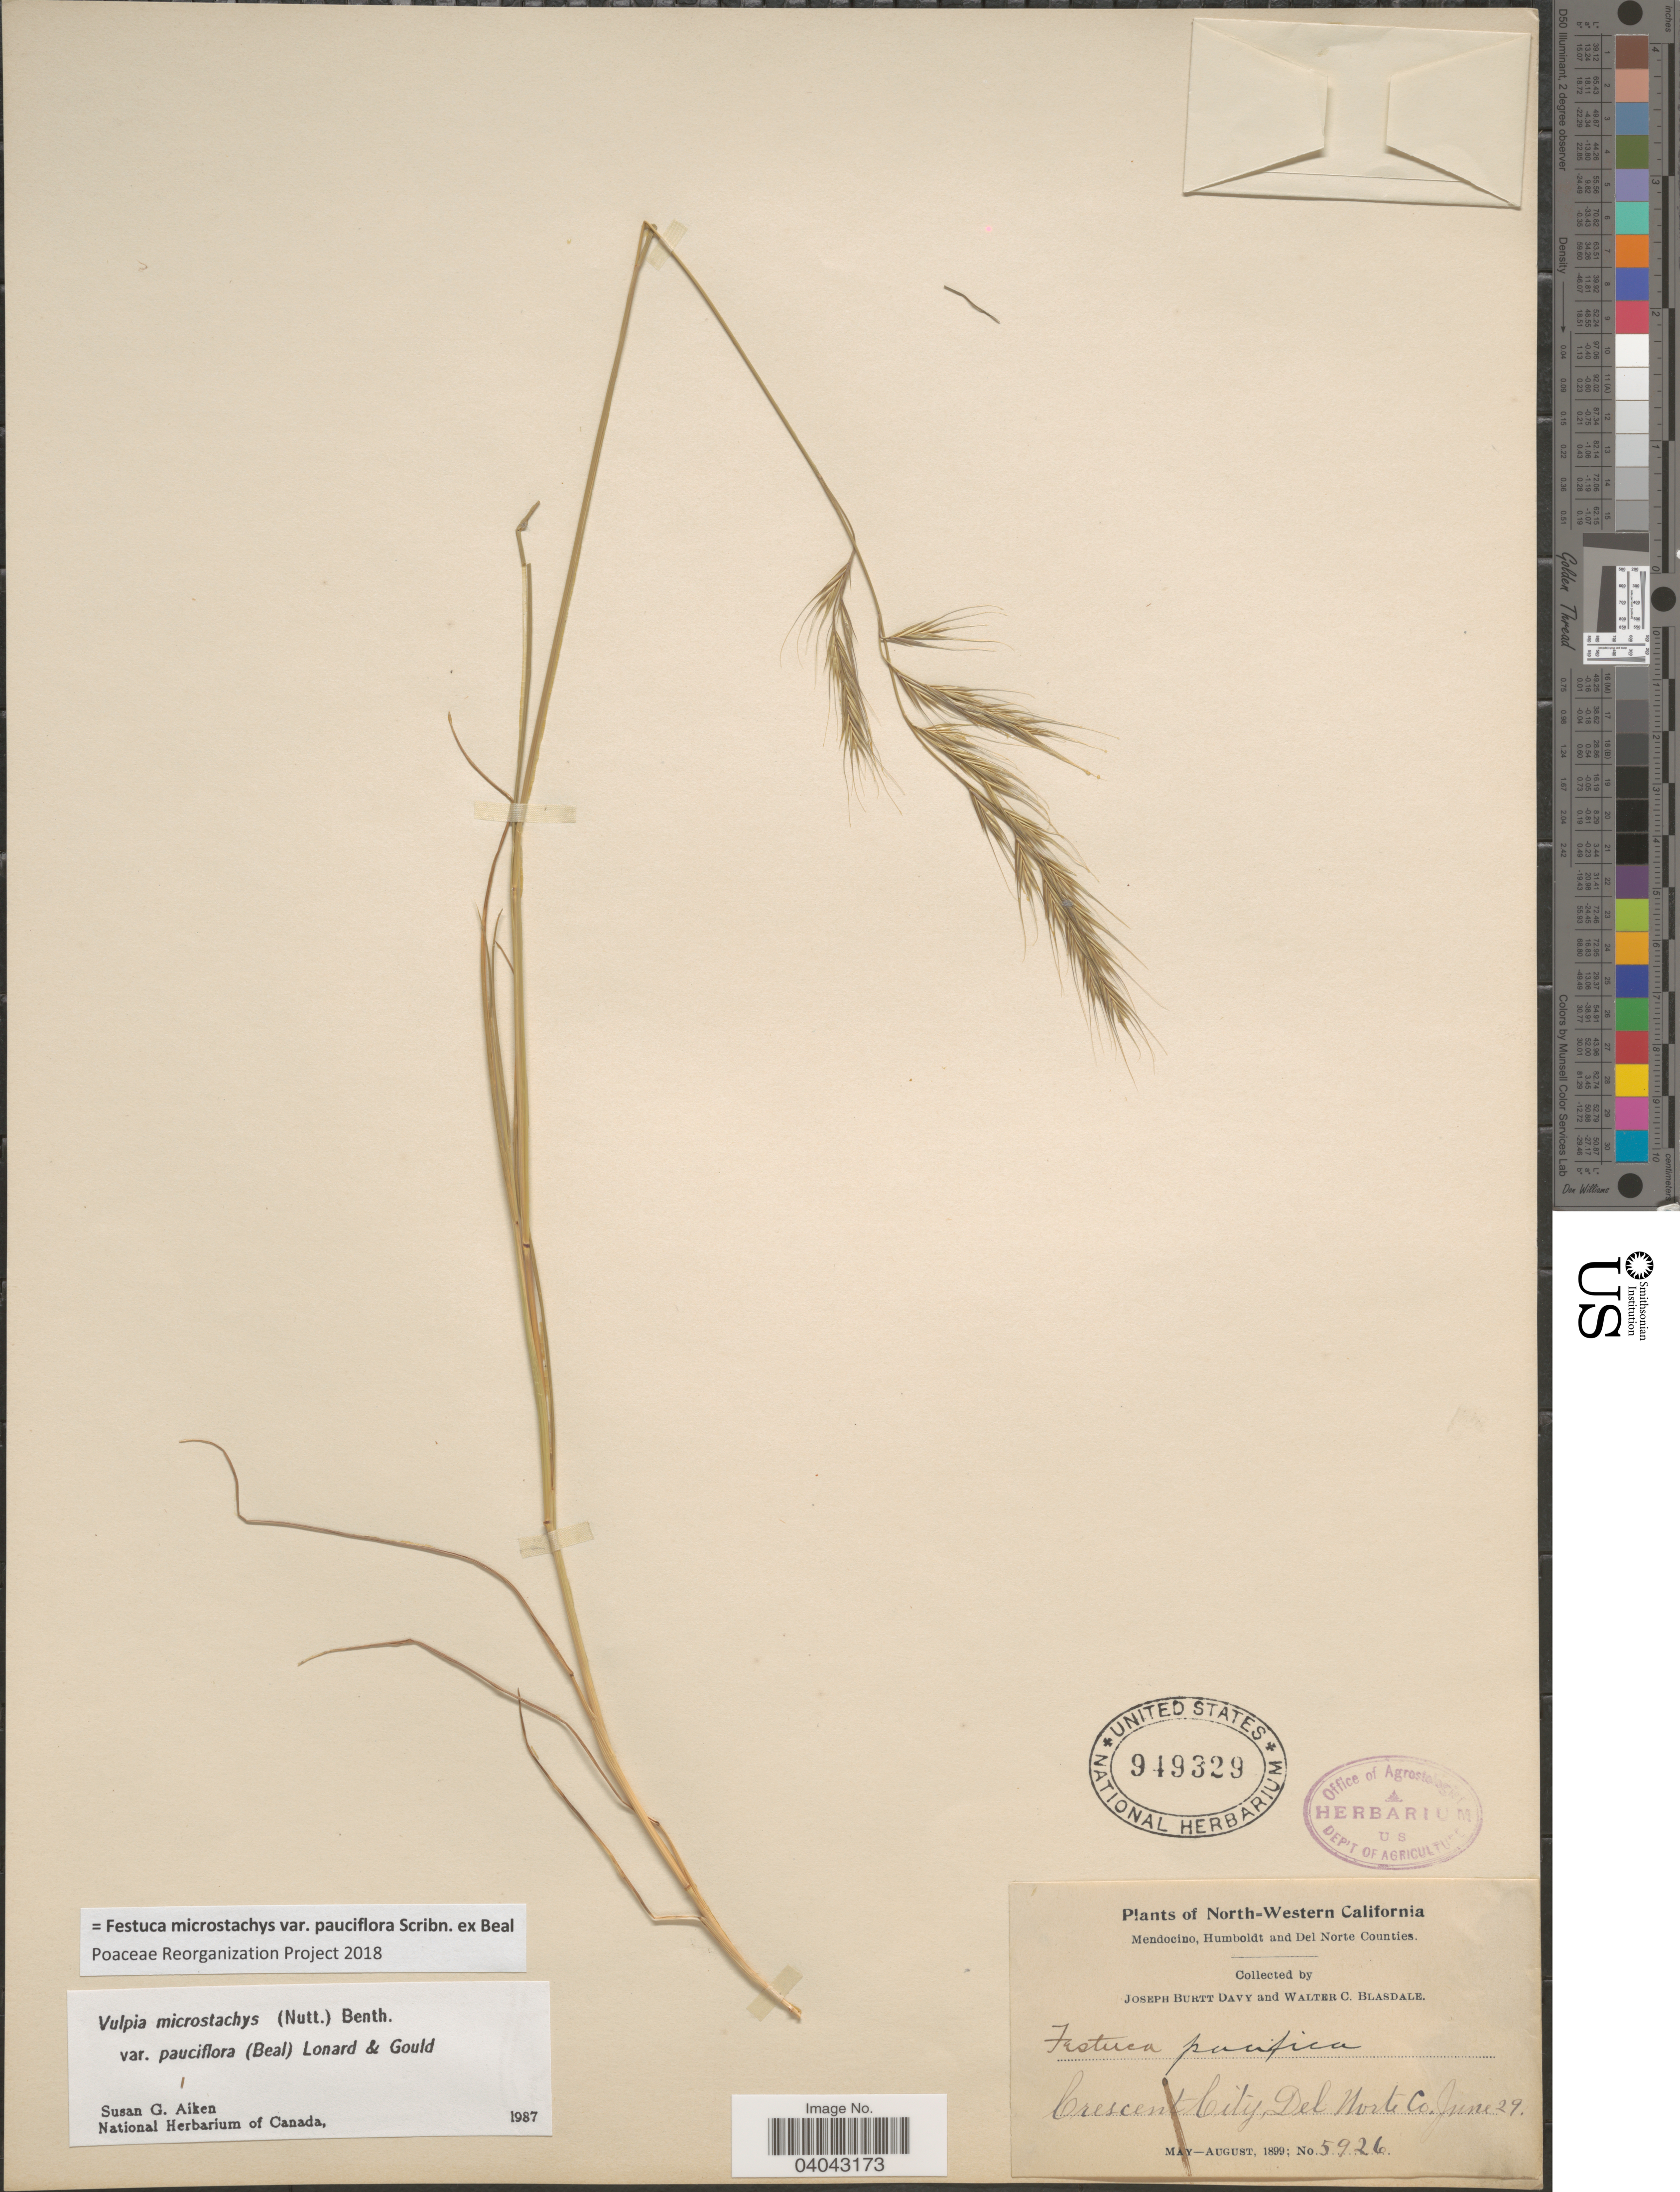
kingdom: Plantae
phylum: Tracheophyta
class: Liliopsida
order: Poales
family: Poaceae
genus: Festuca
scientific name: Festuca microstachys var. pauciflora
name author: Scribn. ex W.J. Beal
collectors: J. Burtt Davy & W. Blasdale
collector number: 5926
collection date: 1899-05/1899-08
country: United States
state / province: California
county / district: Del Norte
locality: North-Western California. Crescent City, Del Norte Co.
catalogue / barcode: US 949329